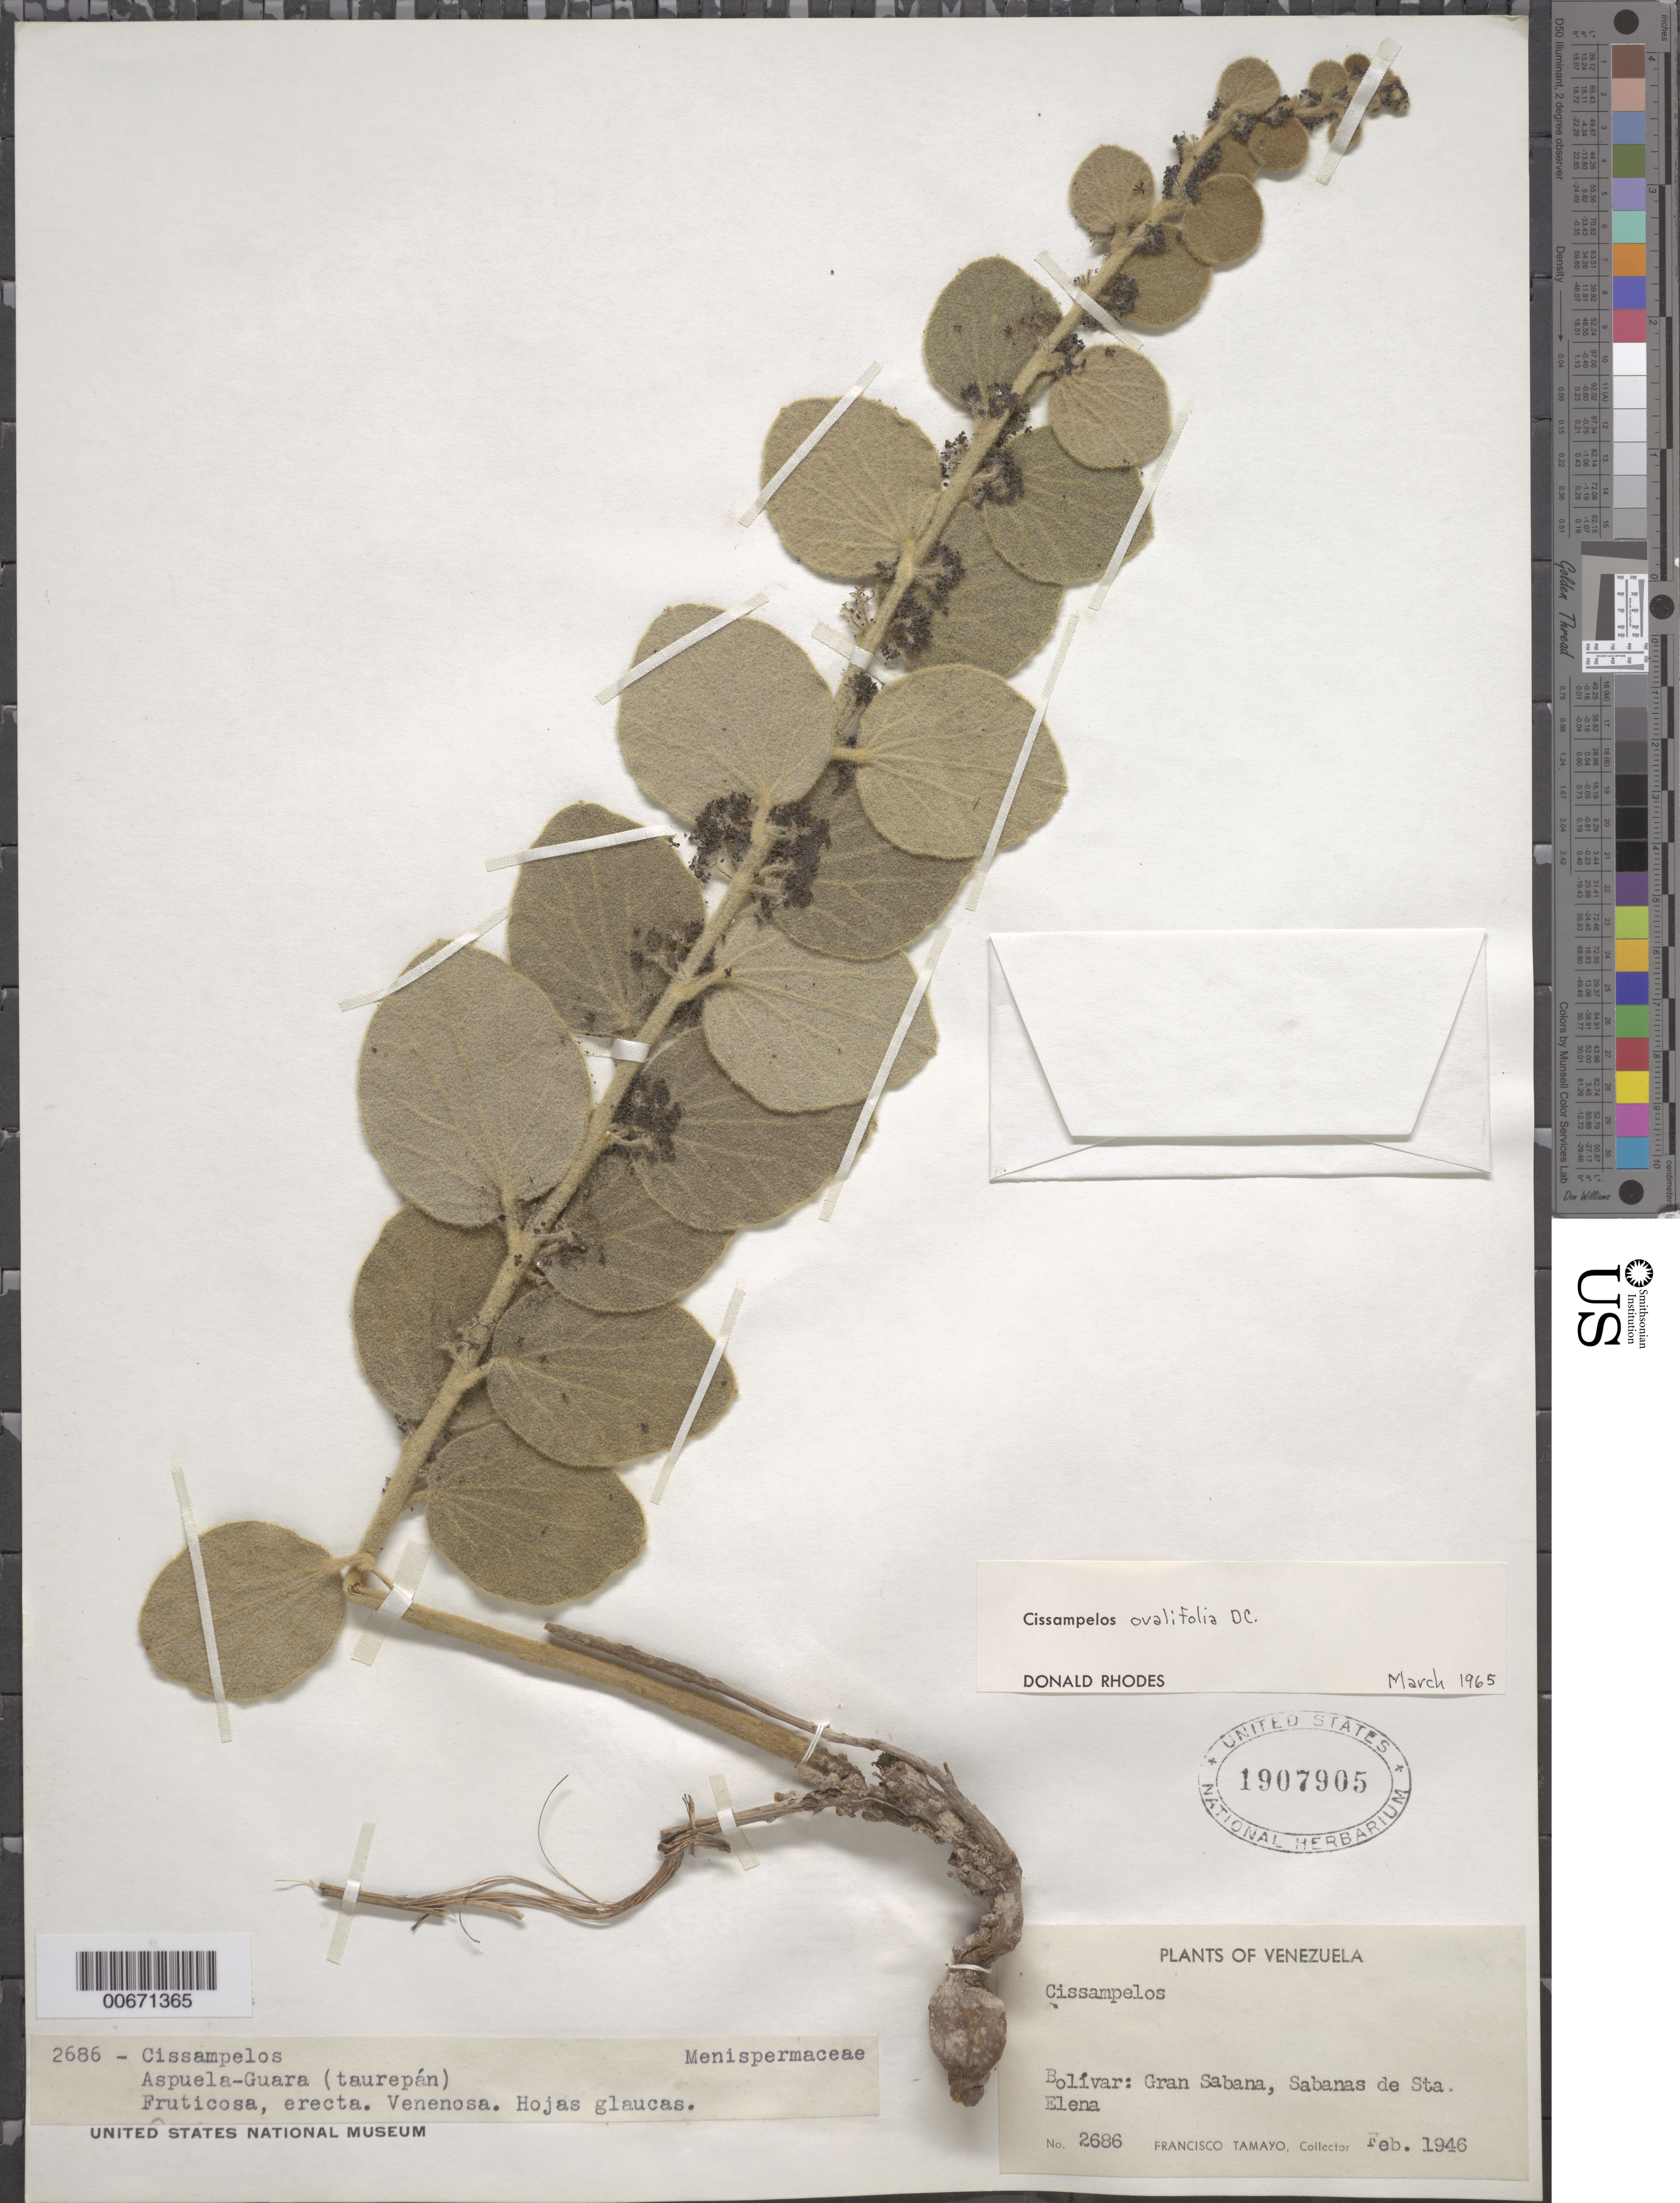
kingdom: Plantae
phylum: Tracheophyta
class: Magnoliopsida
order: Ranunculales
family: Menispermaceae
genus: Cissampelos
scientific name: Cissampelos ovalifolia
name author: DC.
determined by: Rhodes, D.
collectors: F. Tamayo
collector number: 2686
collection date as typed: Feb-46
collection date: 1946-02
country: Venezuela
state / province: Bolívar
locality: Gran Sabana, Sta. Elena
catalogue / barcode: US 1907905